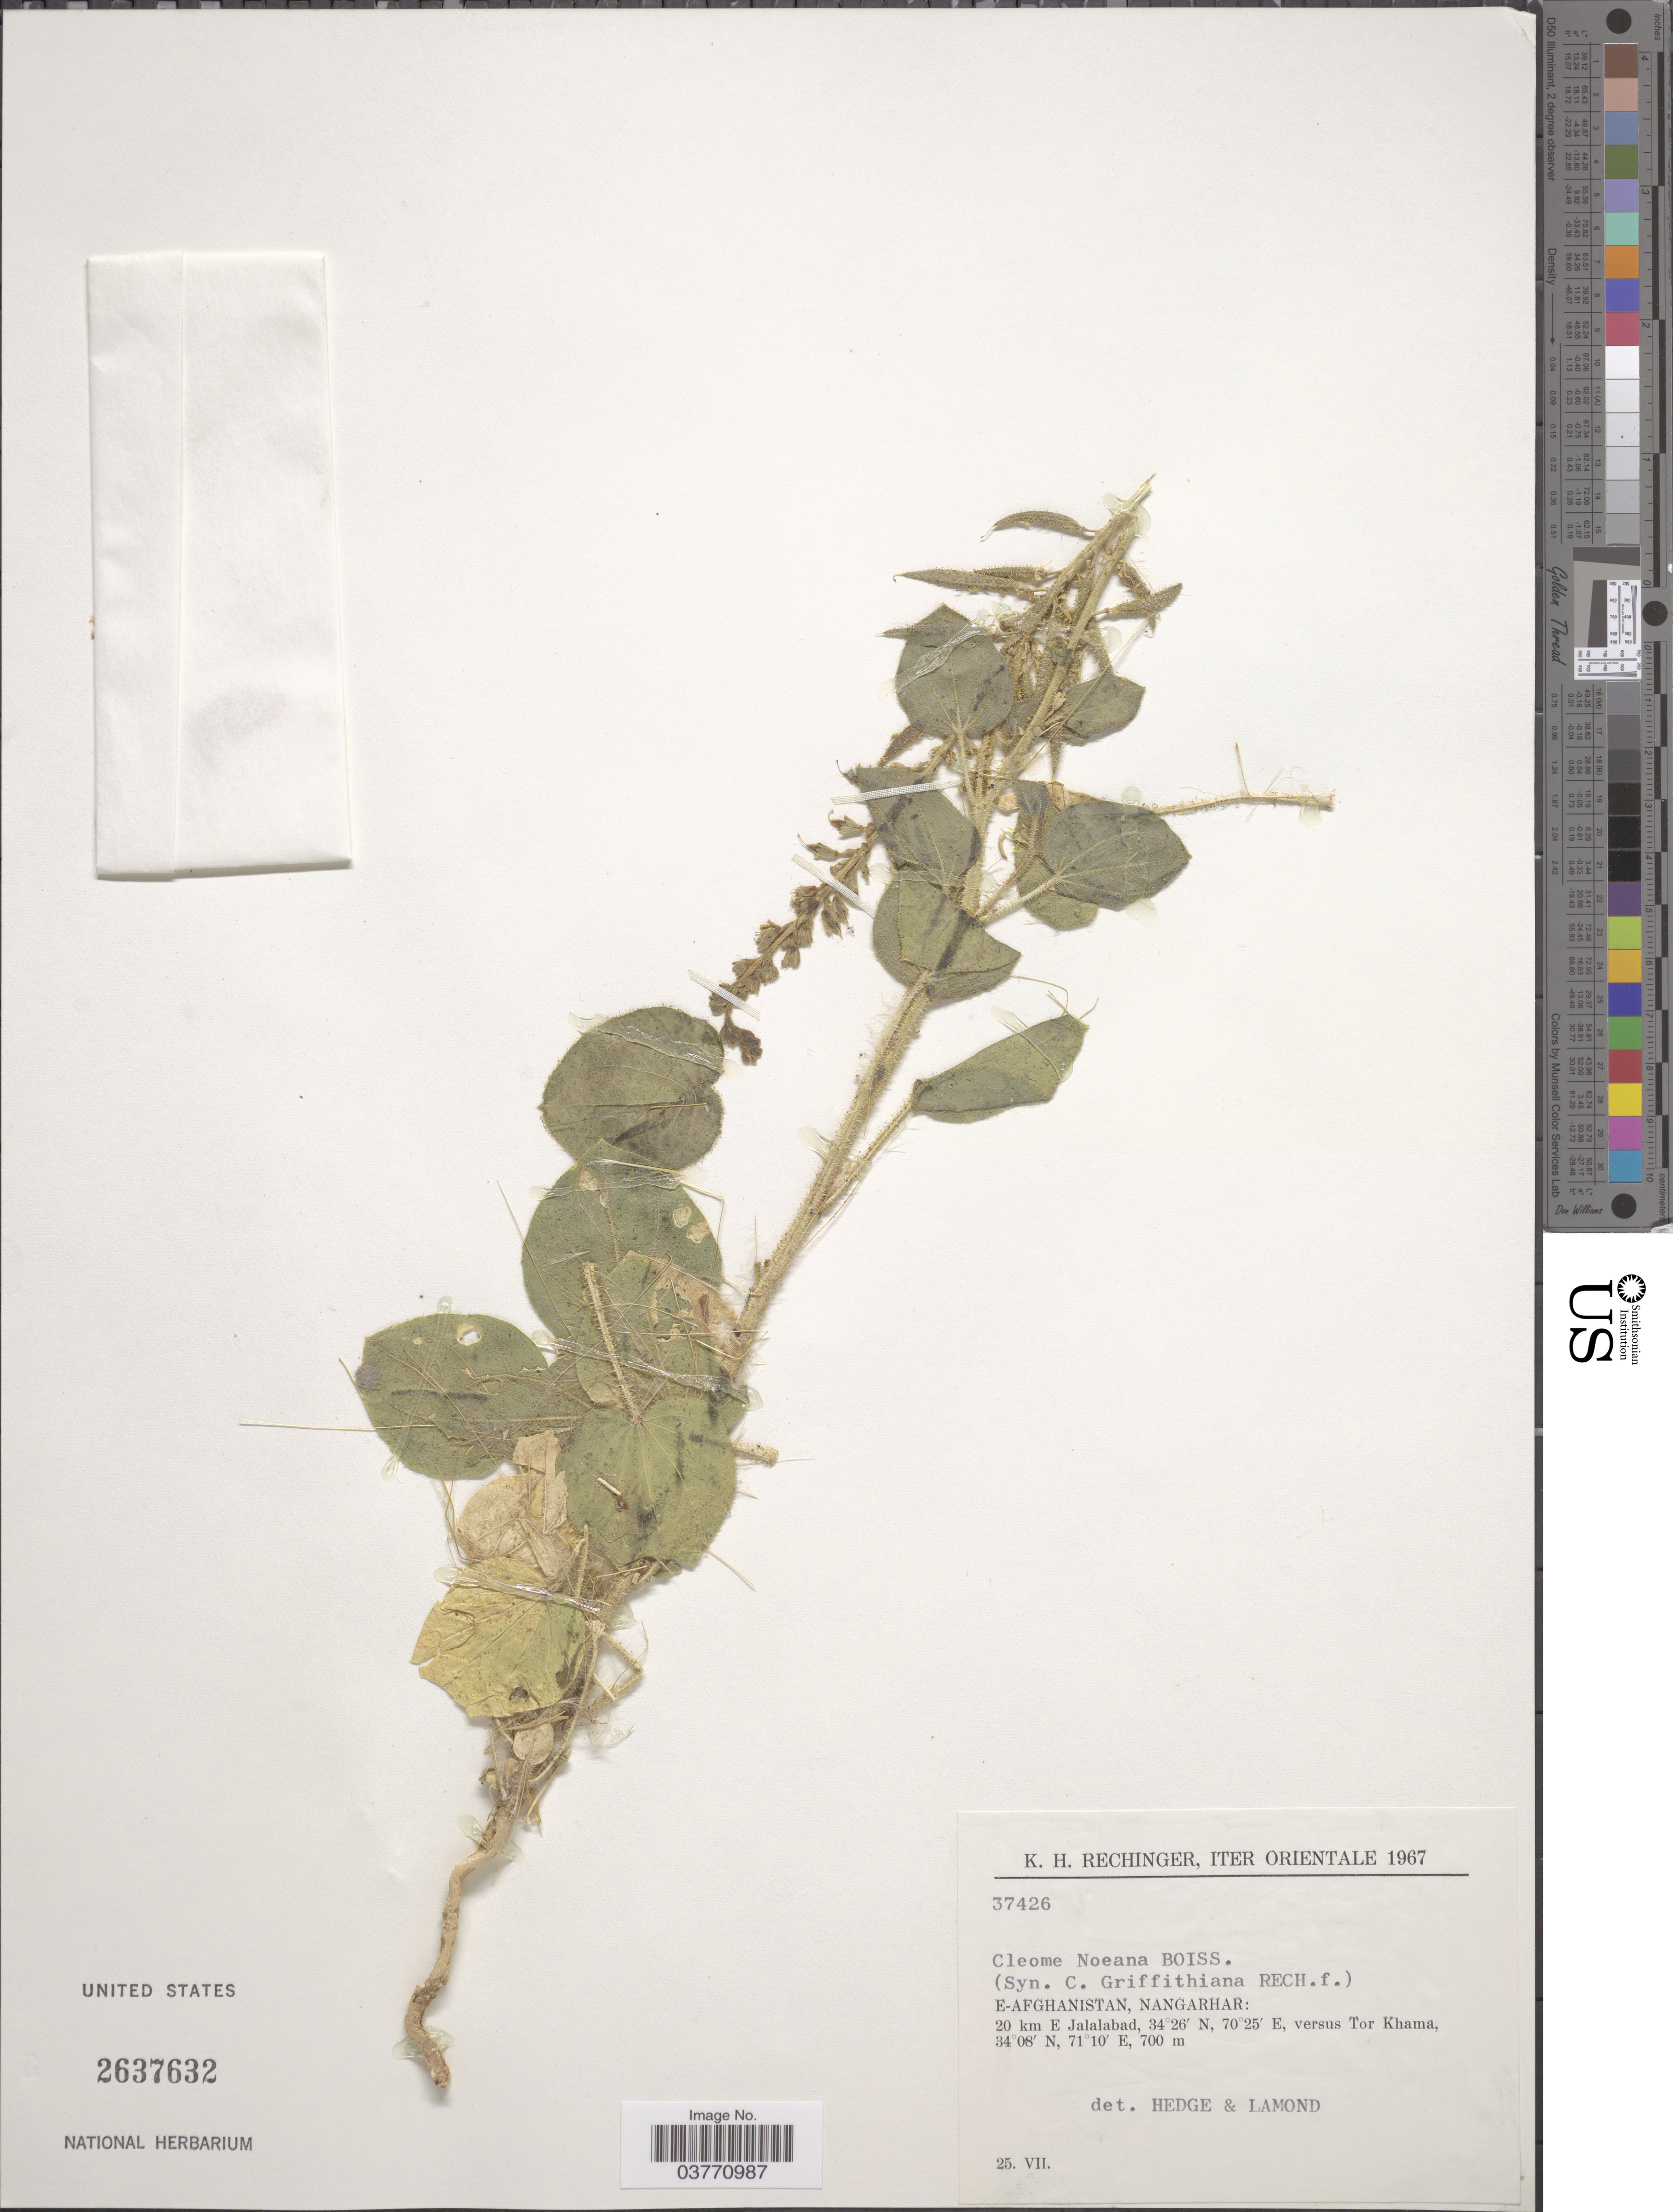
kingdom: Plantae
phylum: Tracheophyta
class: Magnoliopsida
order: Brassicales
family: Cleomaceae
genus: Cleome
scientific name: Cleome noeana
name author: Boiss.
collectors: K. H. Rechinger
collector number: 37426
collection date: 1967-07-25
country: Afghanistan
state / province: Nangrahar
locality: Iter Orientale. E-Afghanistan, Nangarhar: 20 km E Jalalabad, versus Tor Khama.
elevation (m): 700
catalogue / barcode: US 2637632